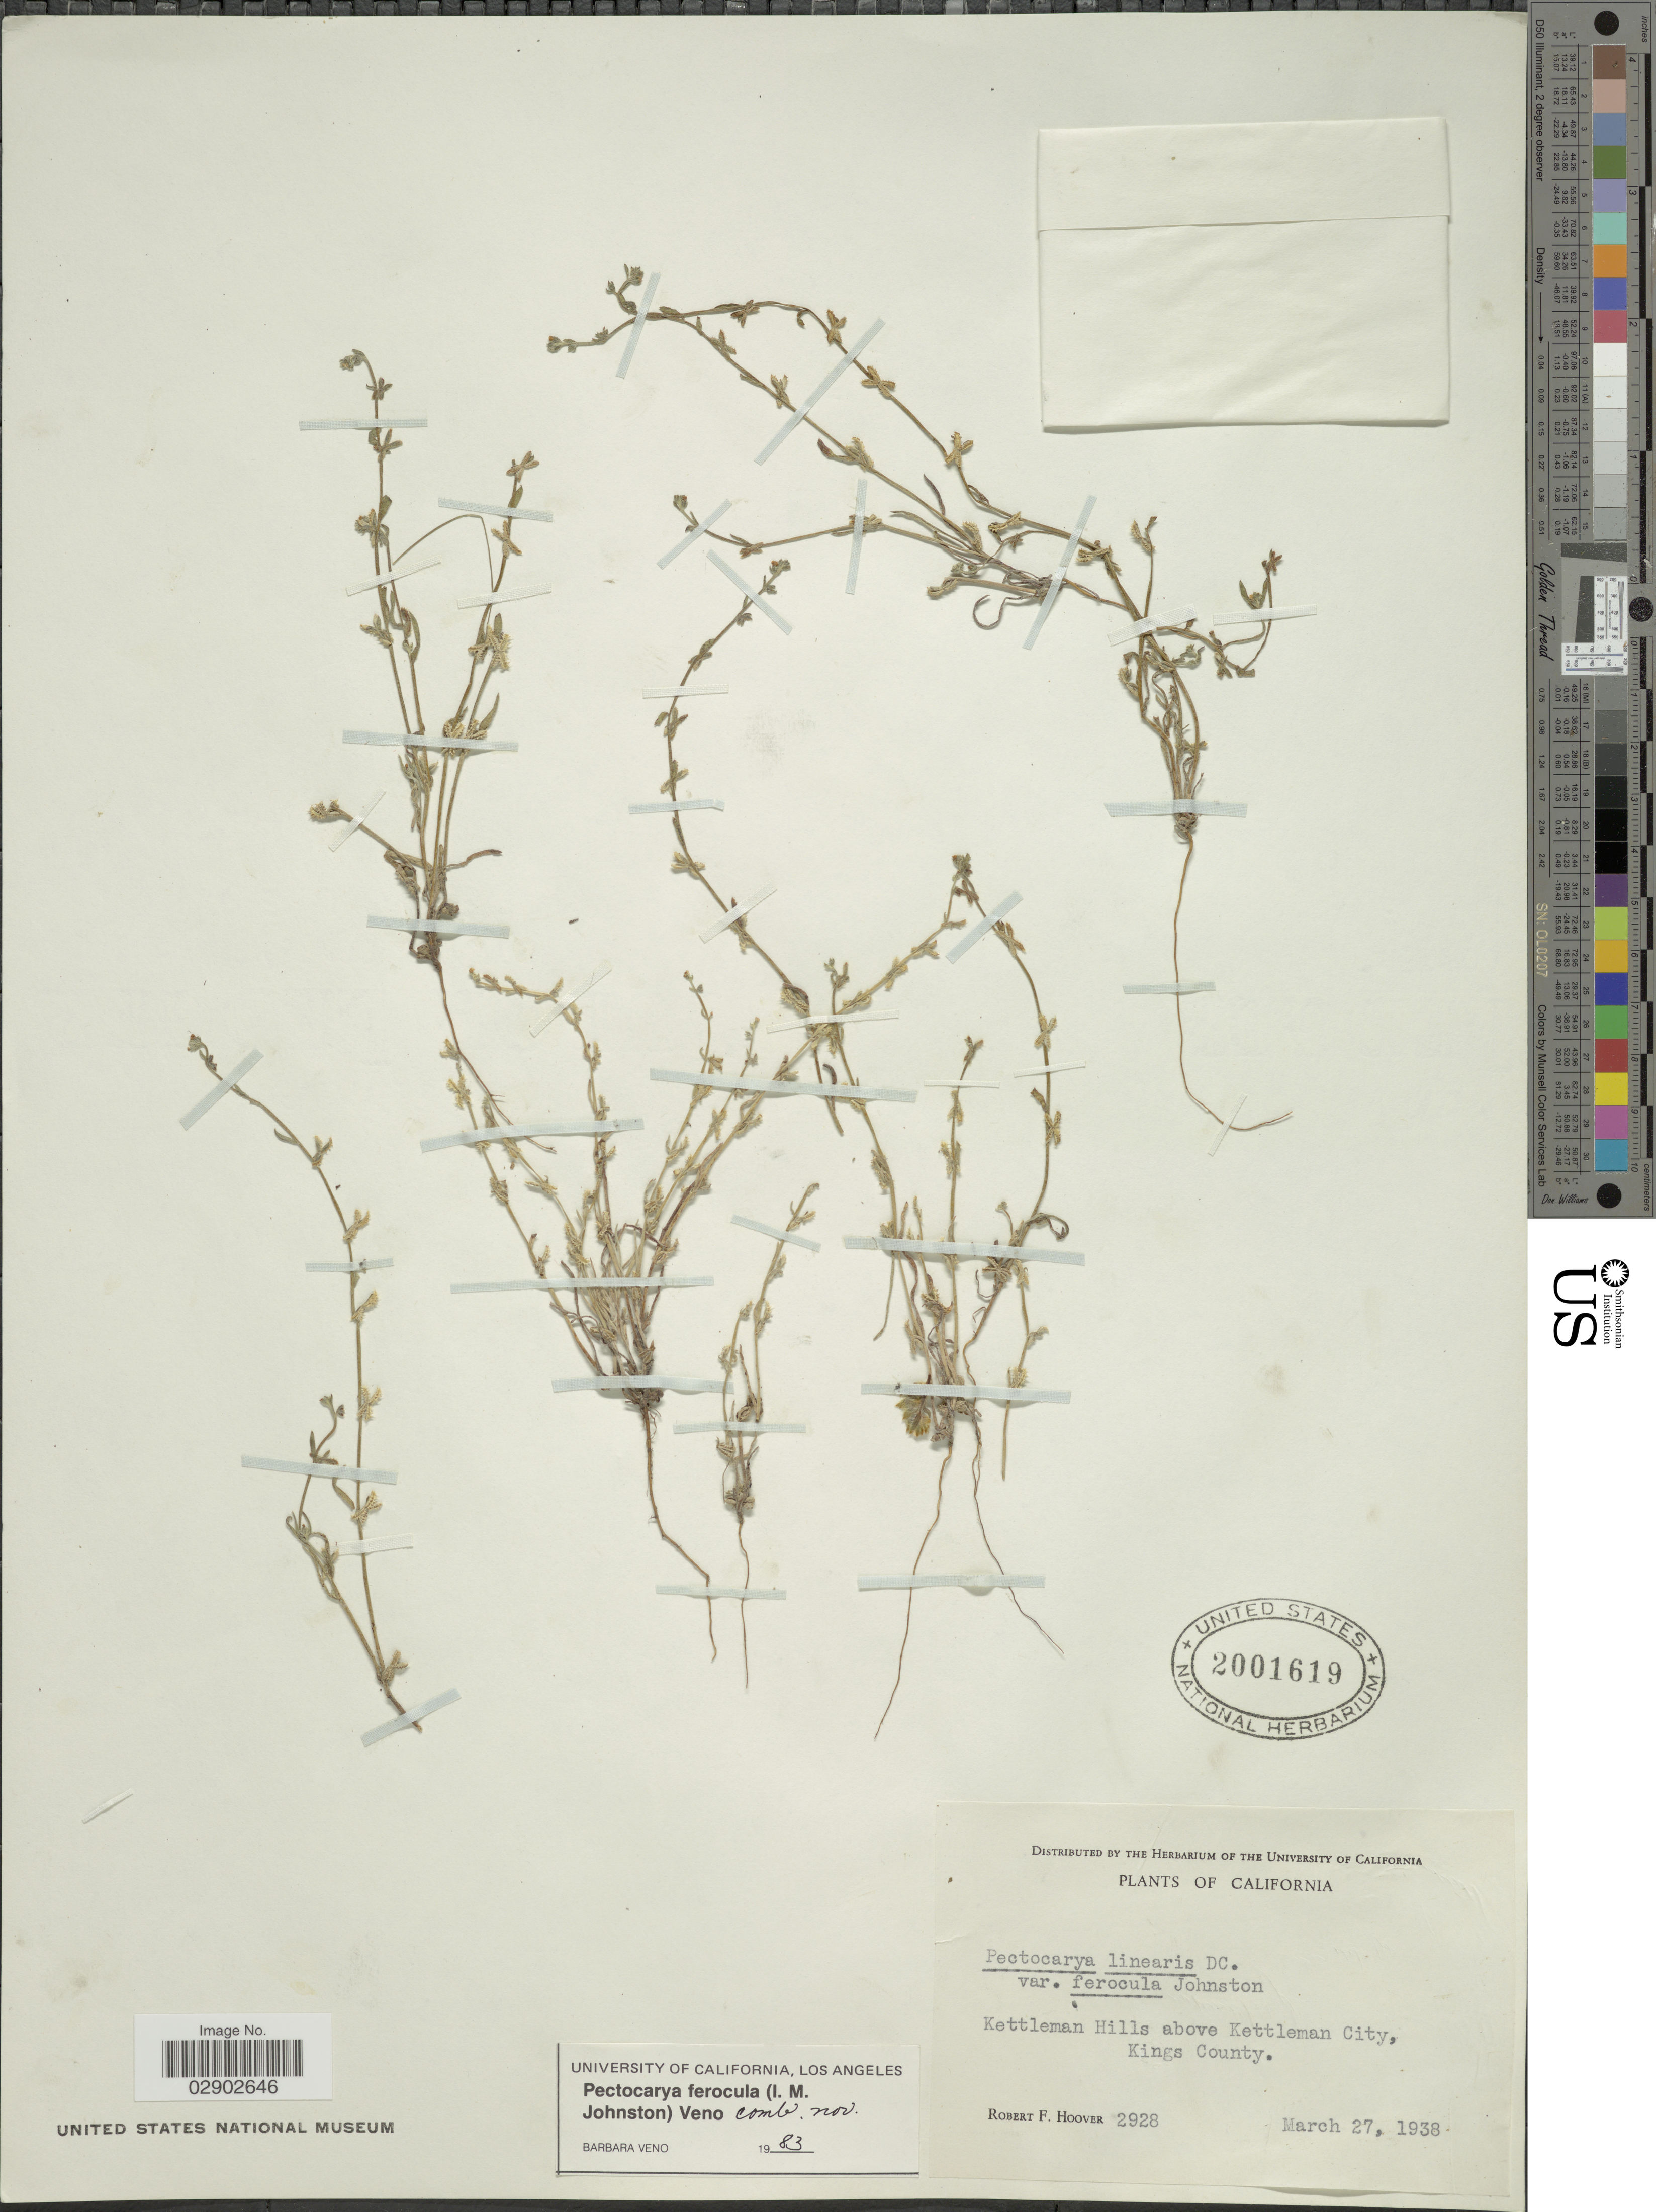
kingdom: Plantae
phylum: Tracheophyta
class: Magnoliopsida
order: Boraginales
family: Boraginaceae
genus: Pectocarya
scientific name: Pectocarya linearis subsp. ferocula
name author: (I.M. Johnst.) Thorne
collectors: R. F. Hoover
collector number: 2928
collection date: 1938-03-27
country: United States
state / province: California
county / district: Kings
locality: Kettleman Hills above Kettleman City, Kings County.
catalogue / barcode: US 2001619